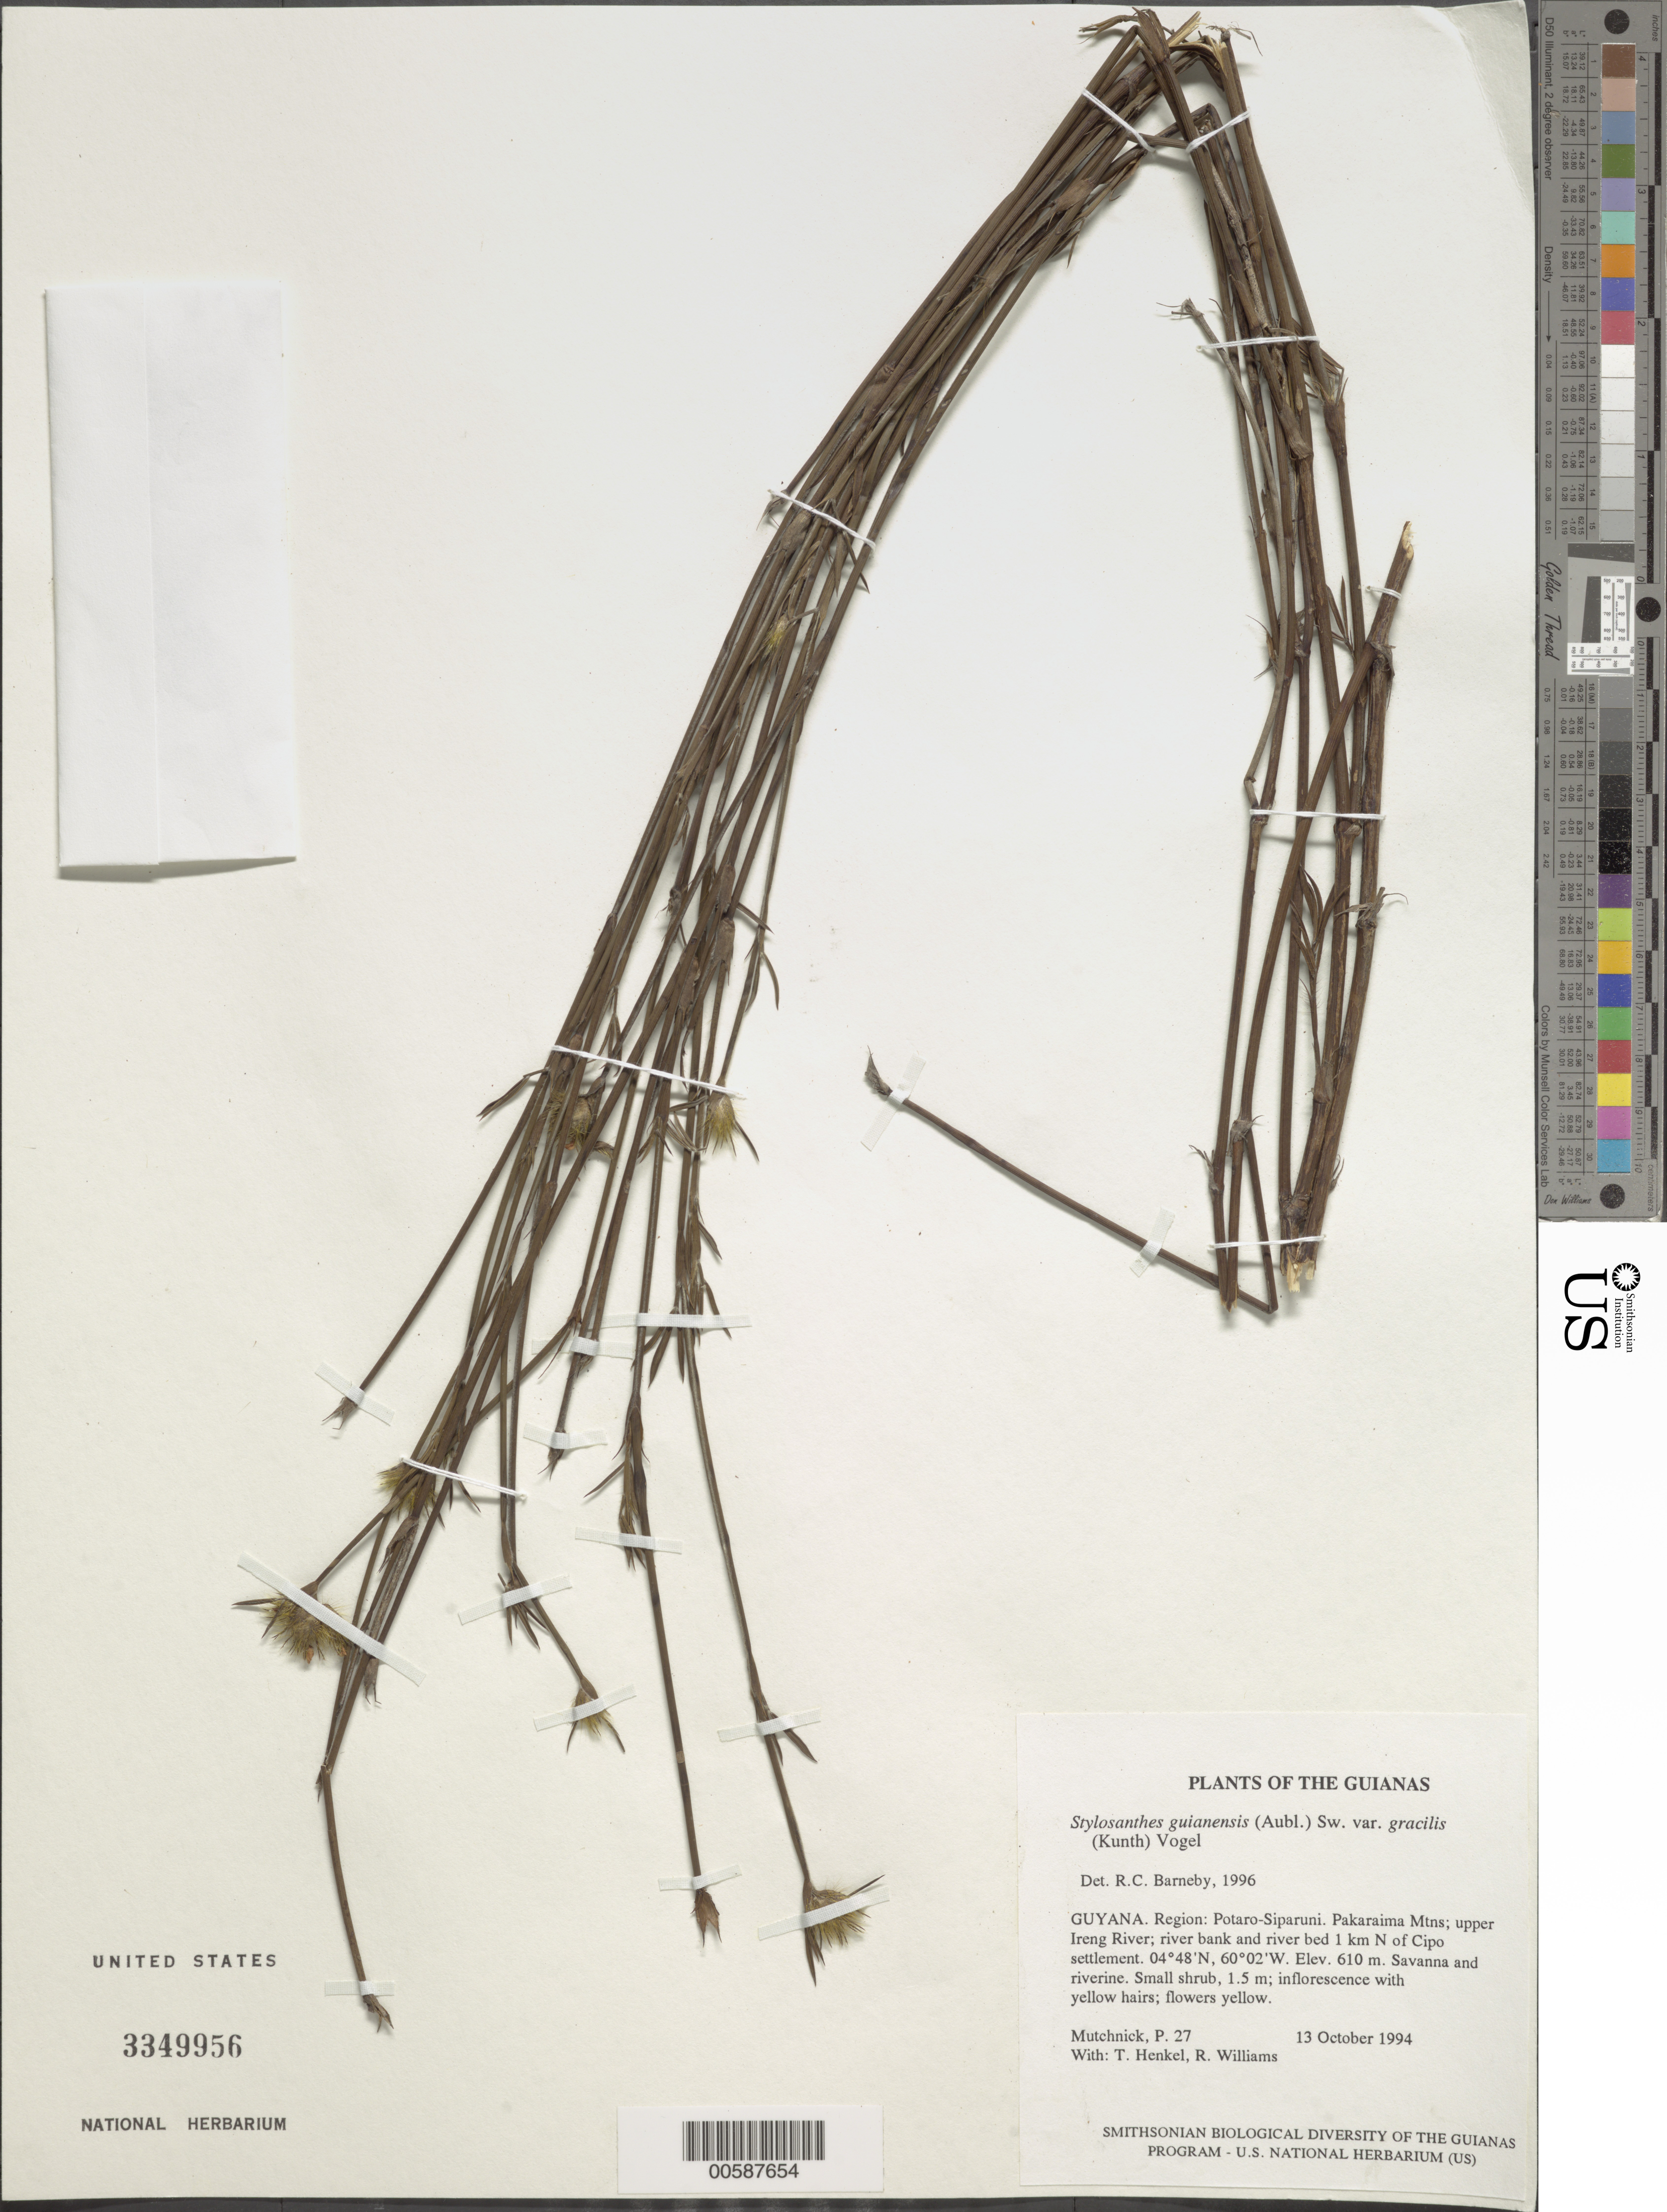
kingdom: Plantae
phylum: Tracheophyta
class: Magnoliopsida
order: Fabales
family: Fabaceae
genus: Stylosanthes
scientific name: Stylosanthes guianensis var. gracilis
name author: (Kunth) Vogel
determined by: Barneby, Rupert C., (NY)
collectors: P. Mutchnick, T. Henkel & R. Williams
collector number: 27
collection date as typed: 13 October 1994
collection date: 1994-10-13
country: Guyana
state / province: Potaro-Siparuni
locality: Pakaraima Mtns; upper Ireng River; river bank and river bed 1 km N of Cipo settlement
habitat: Savanna and riverine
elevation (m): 610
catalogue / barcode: US 3349956